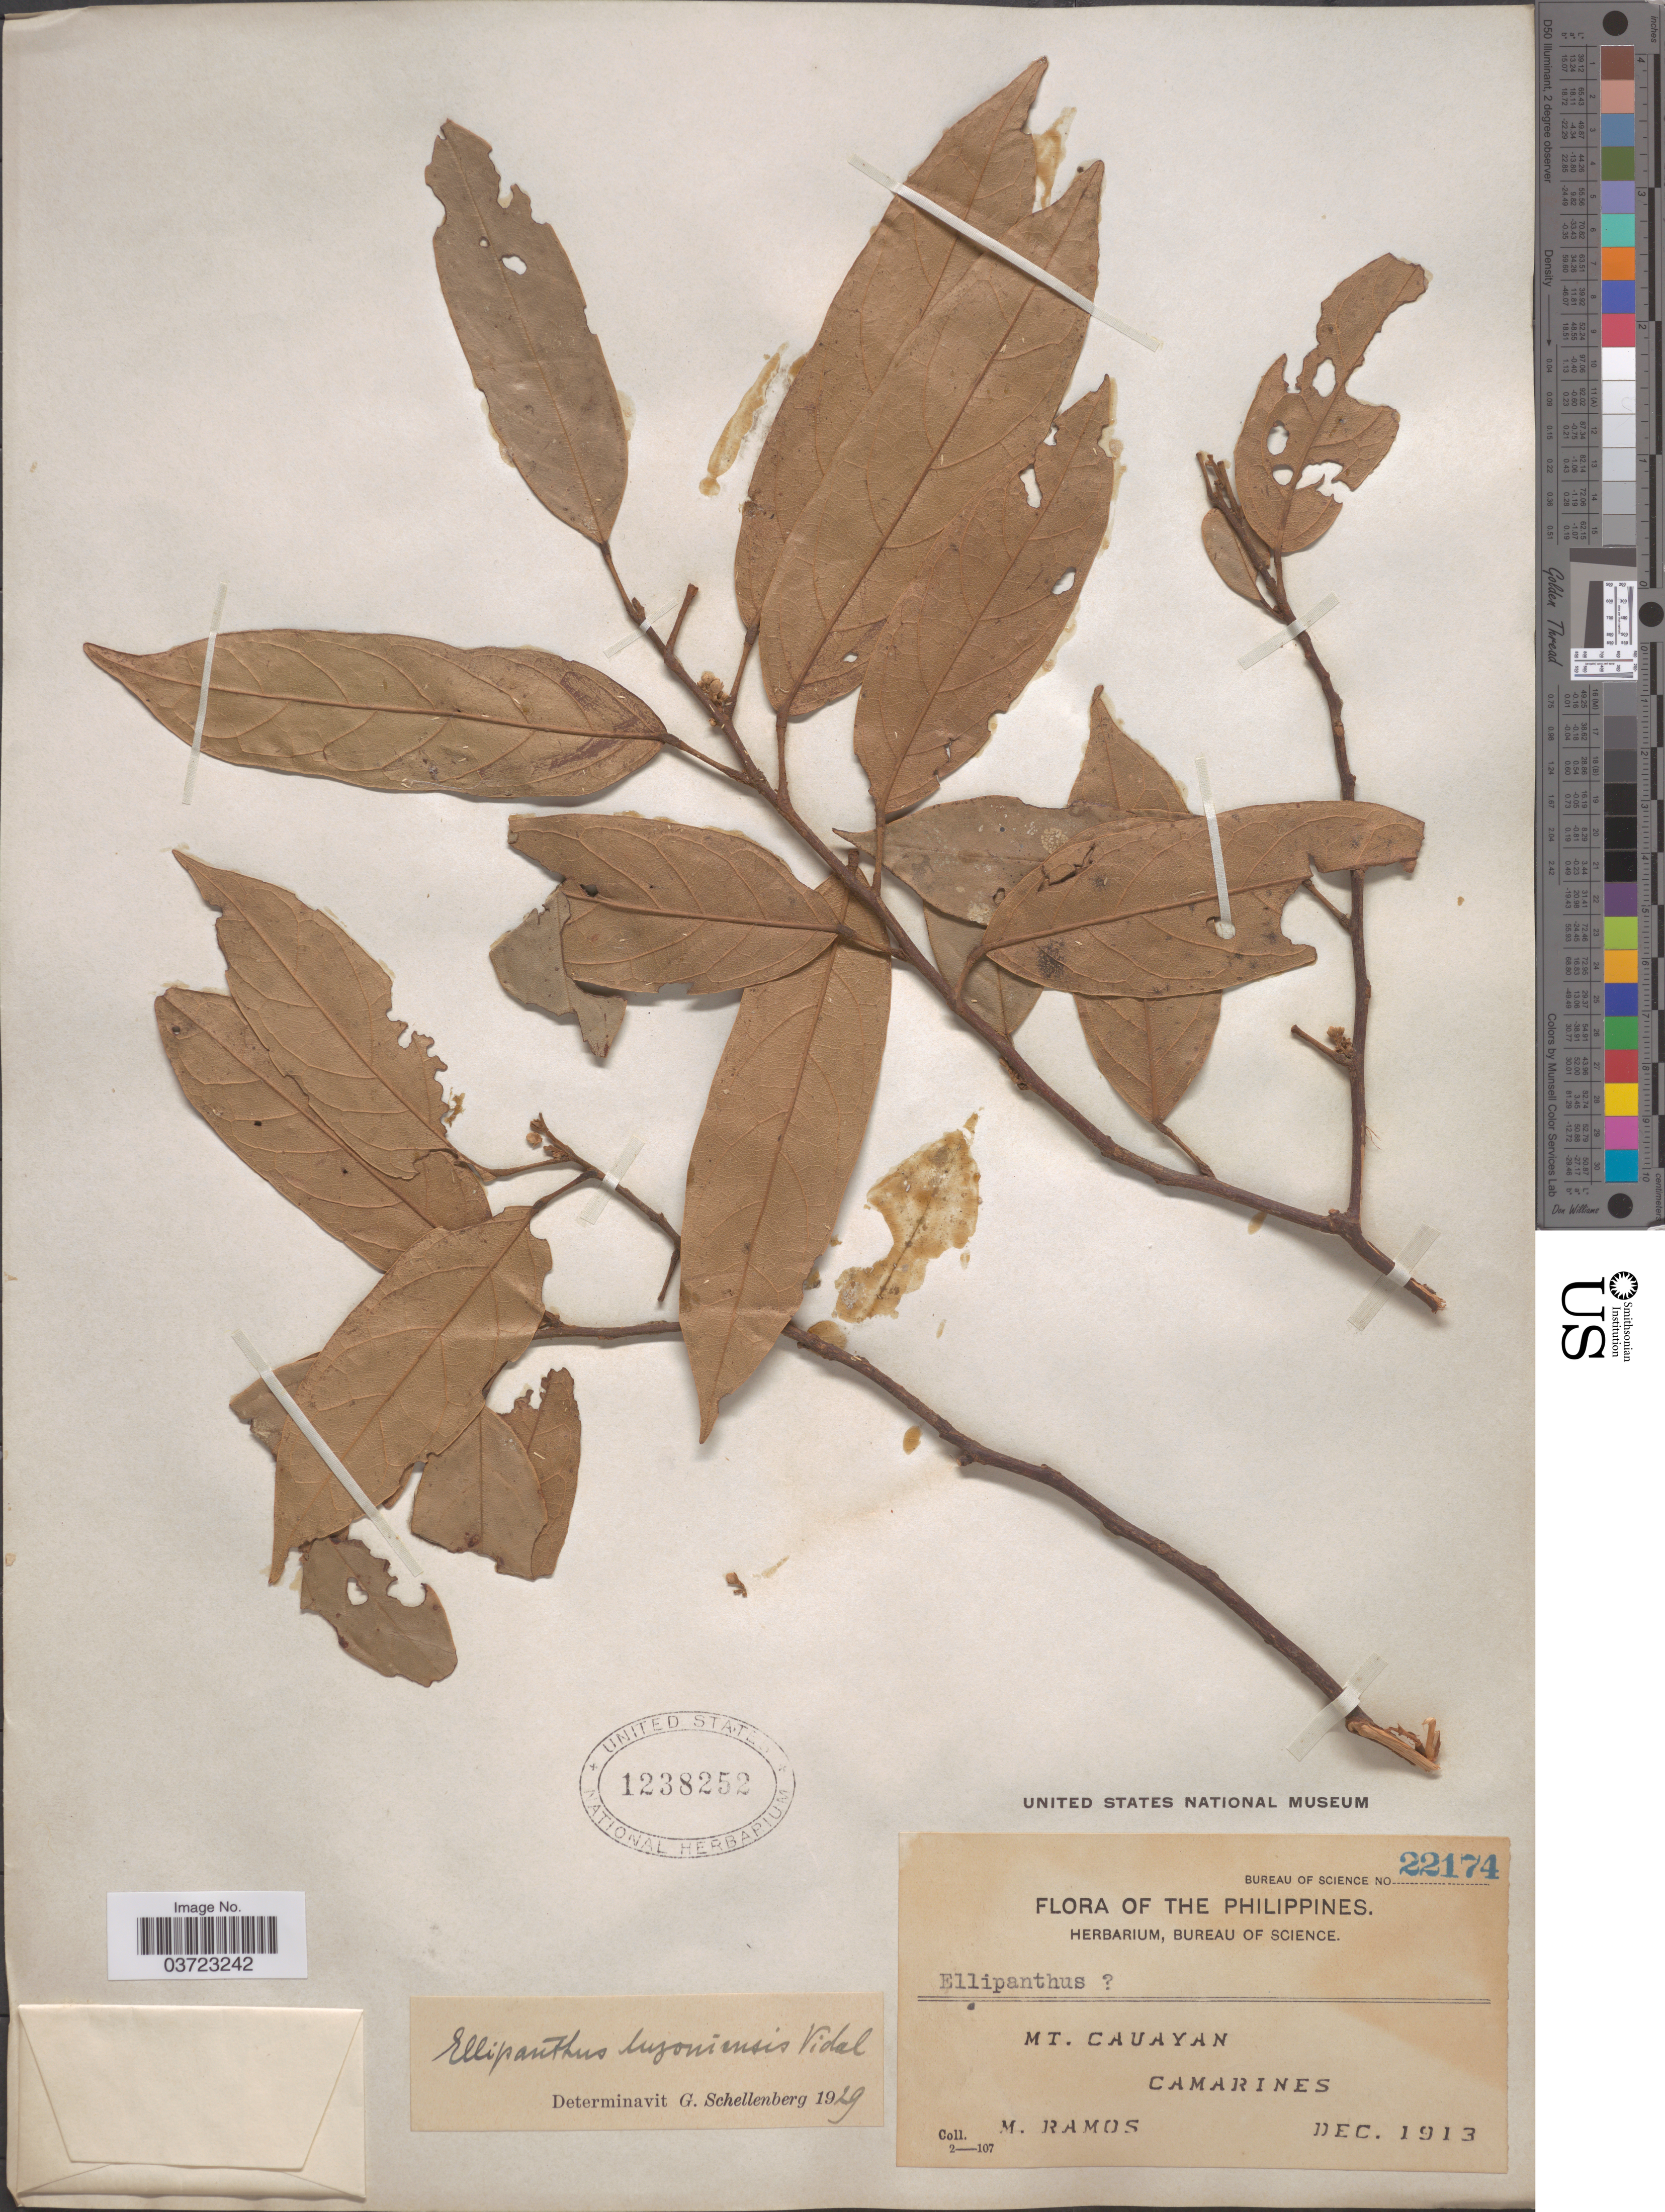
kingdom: Plantae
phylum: Tracheophyta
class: Magnoliopsida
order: Oxalidales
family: Connaraceae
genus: Ellipanthus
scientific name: Ellipanthus luzoniensis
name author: S. Vidal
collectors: M. Ramos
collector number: Bureau of Science 22174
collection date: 1913-12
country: Philippines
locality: Mt. Cauayan, Camarines.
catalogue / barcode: US 1238252